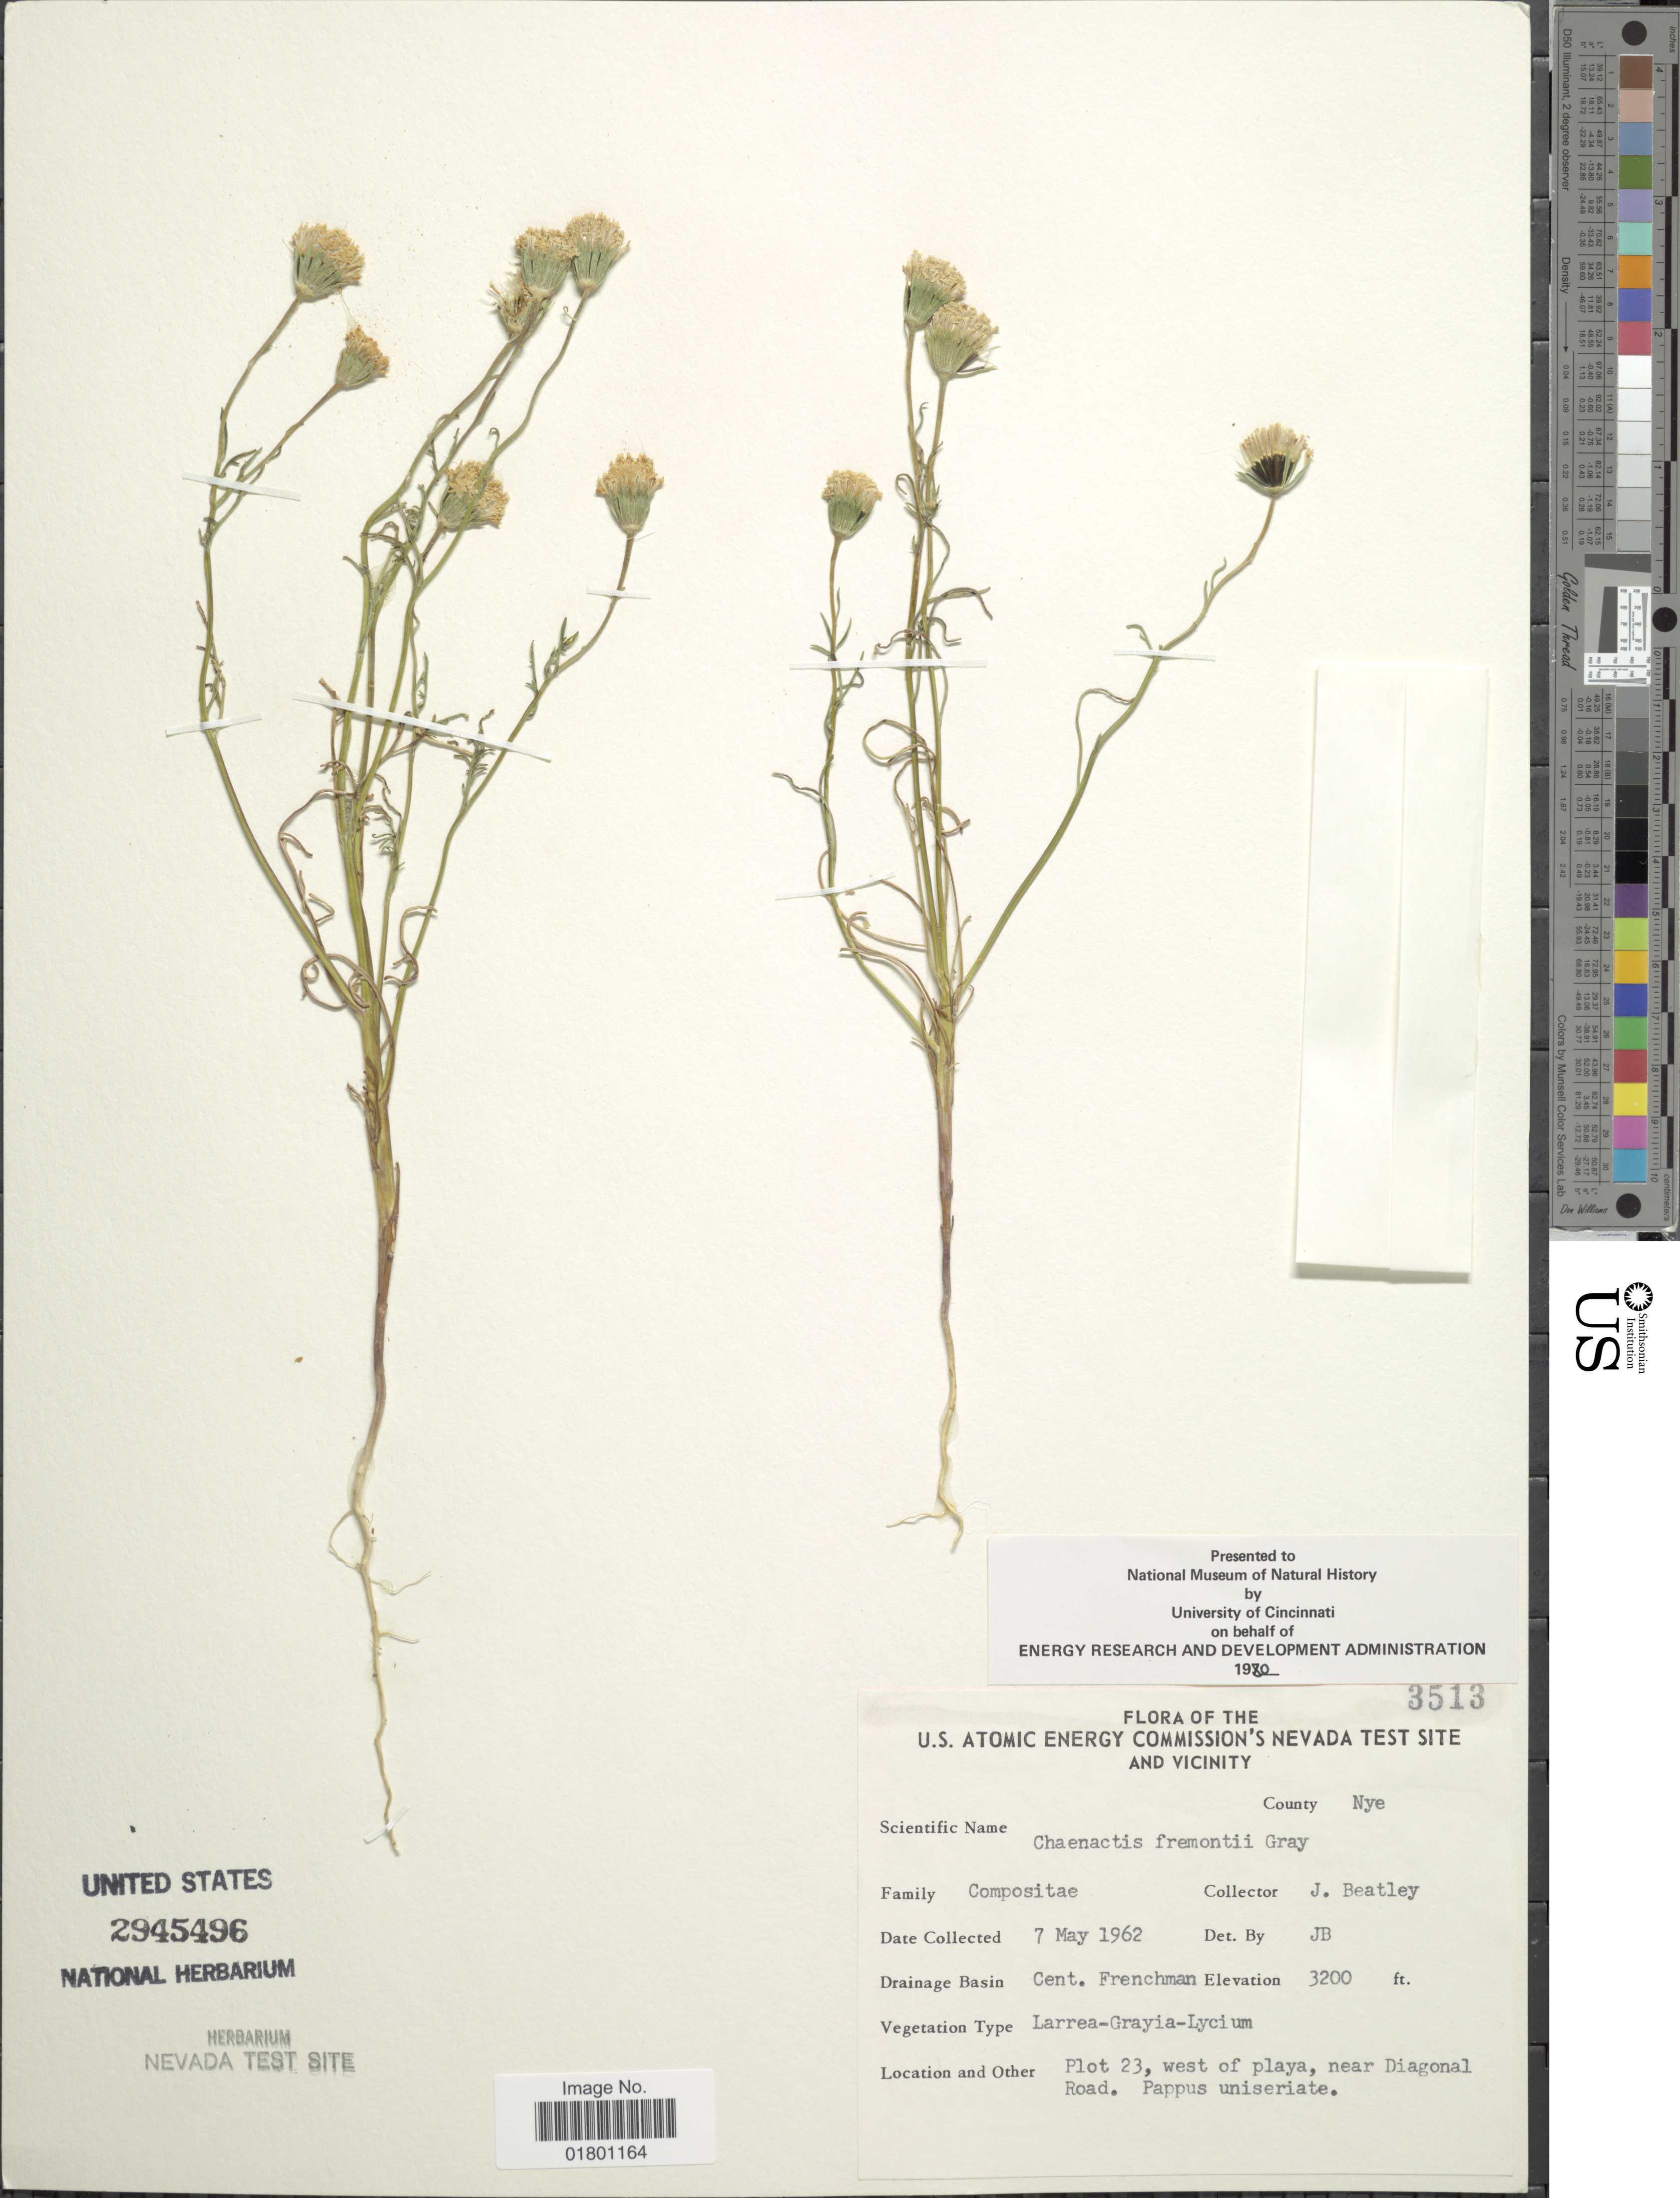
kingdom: Plantae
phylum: Tracheophyta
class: Magnoliopsida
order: Asterales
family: Asteraceae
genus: Chaenactis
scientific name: Chaenactis fremontii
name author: A. Gray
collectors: J. C. Beatley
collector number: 3513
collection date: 1962-05-07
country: United States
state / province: Nevada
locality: U.S. Atomic Energy Commission's Nevada Test Site and Vicinity, County Nye, Cent. Frenchman, Plot 23, west of playa, near Diagonal Road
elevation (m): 975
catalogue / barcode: US 2945496